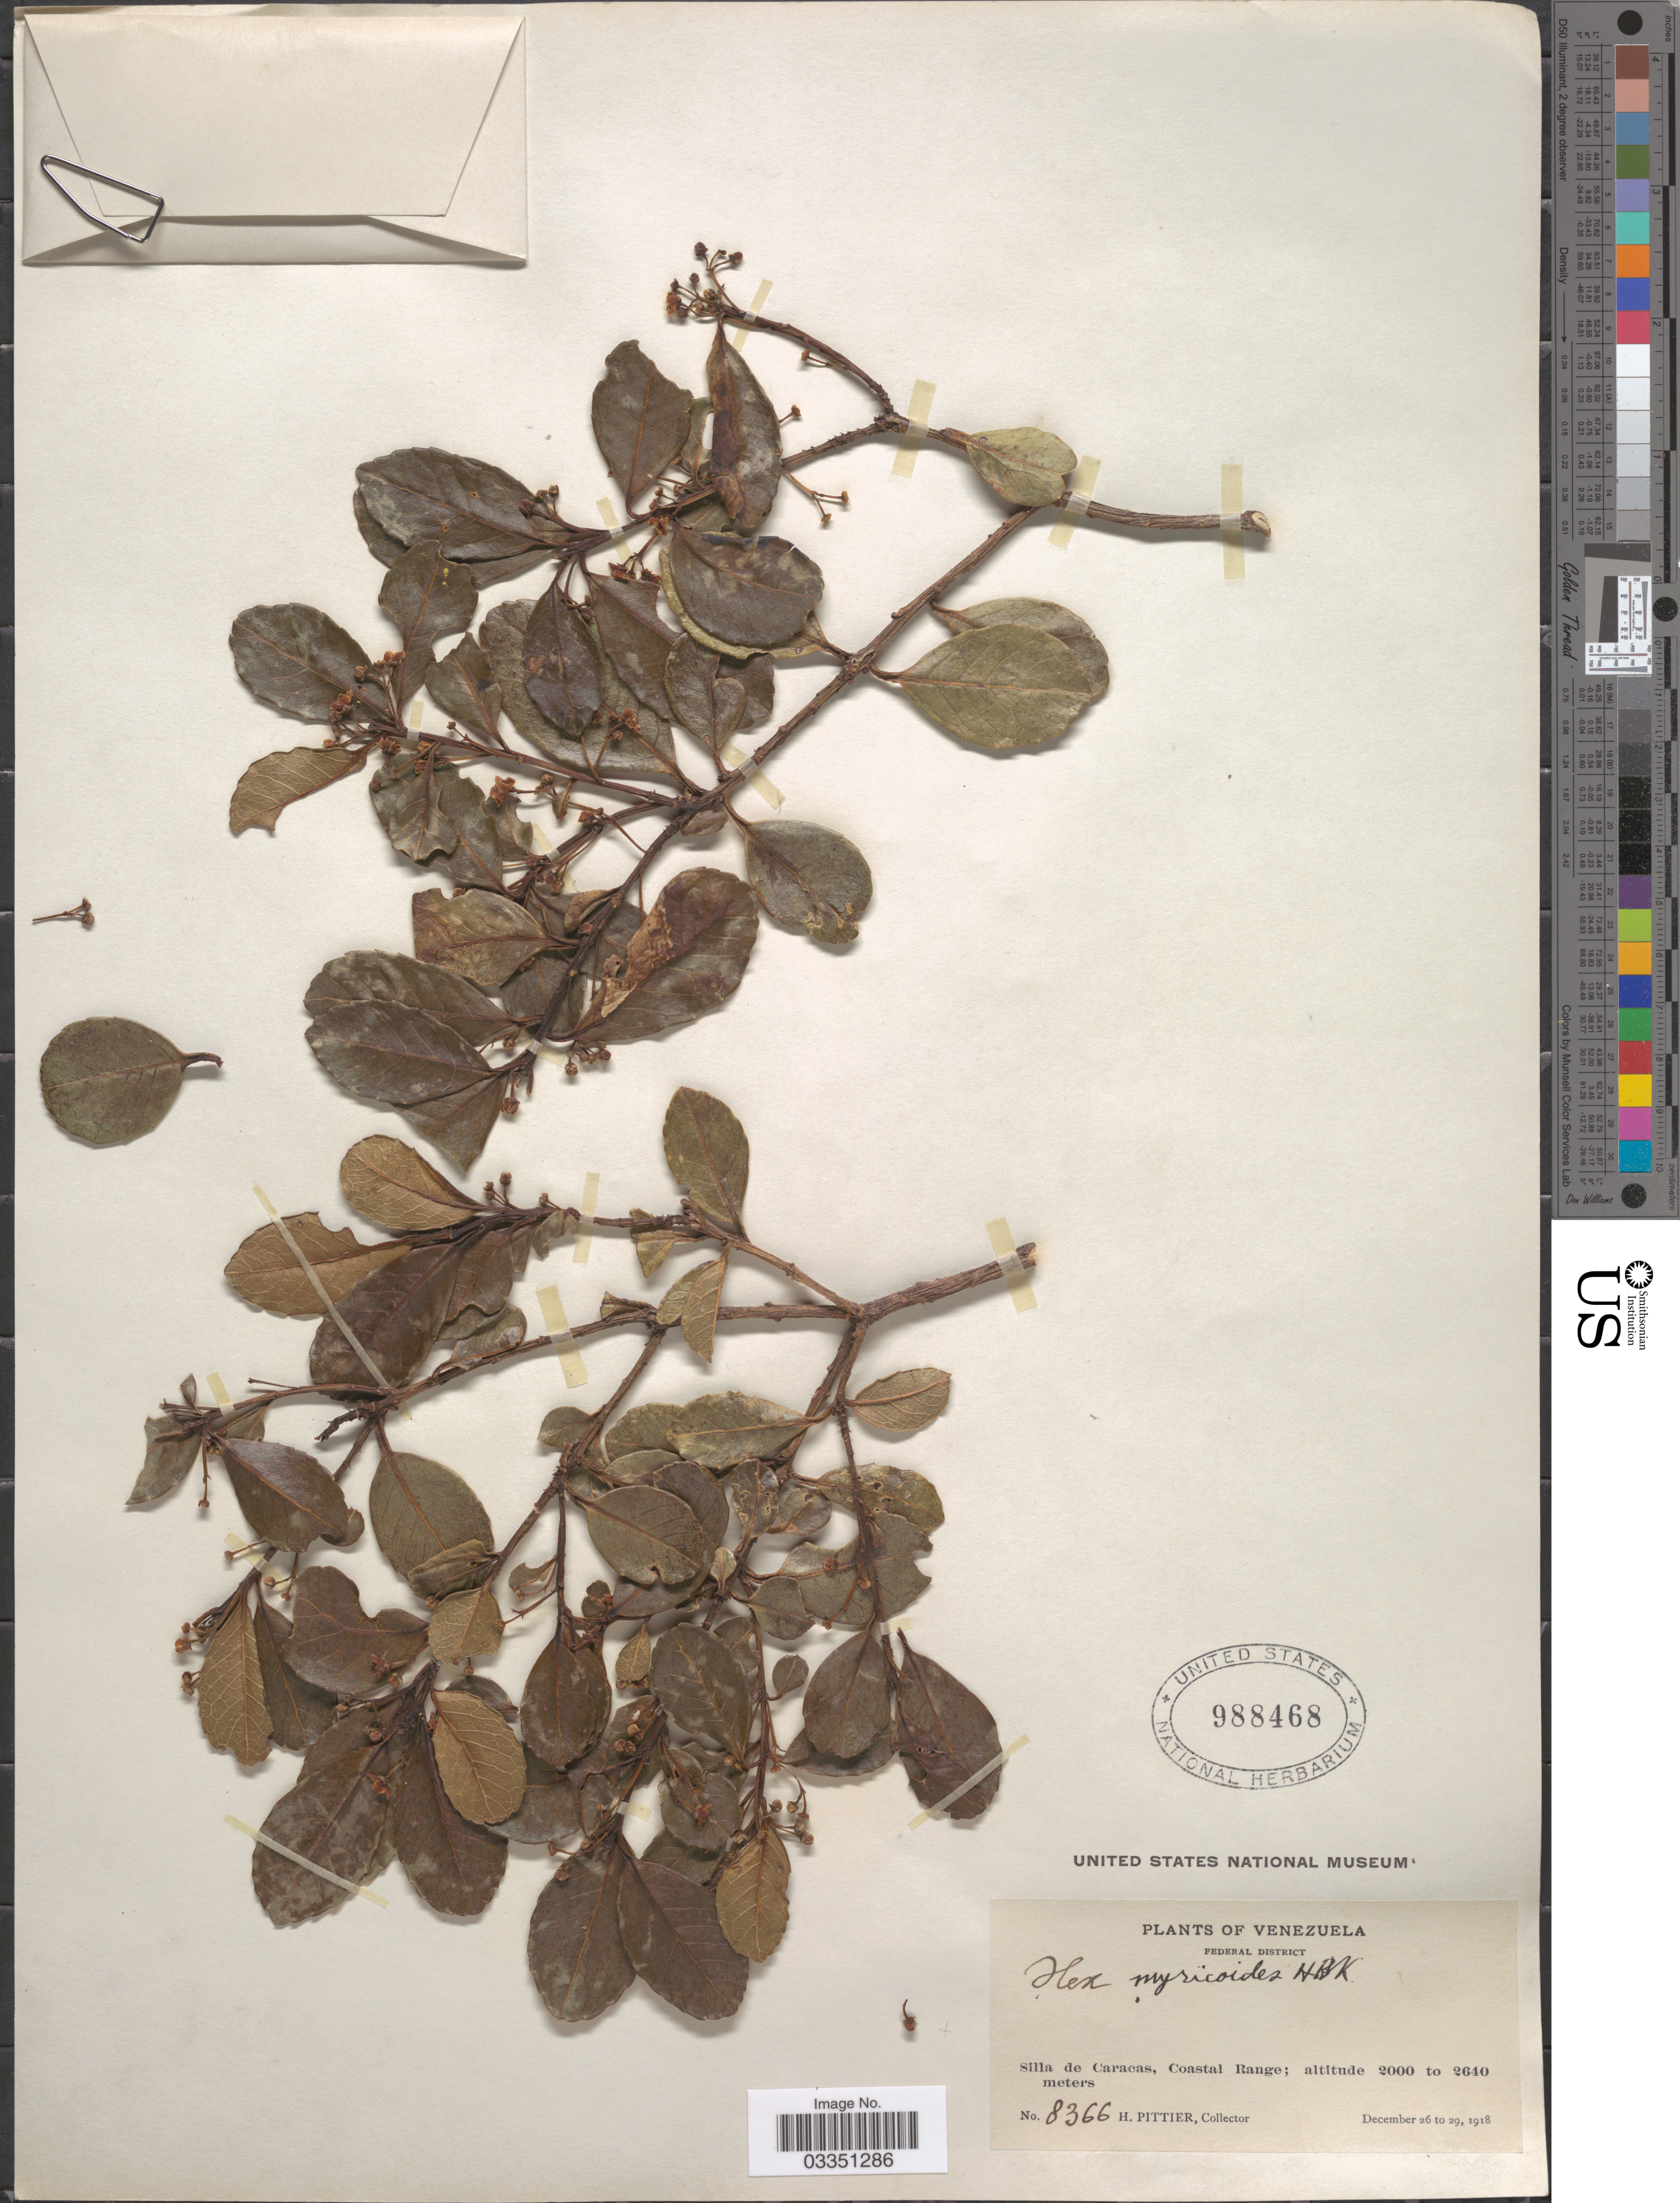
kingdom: Plantae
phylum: Tracheophyta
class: Magnoliopsida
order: Aquifoliales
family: Aquifoliaceae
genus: Ilex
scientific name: Ilex naiguatina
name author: Loes.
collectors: H. F. Pittier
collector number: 8366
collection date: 1918-12-26/1918-12-29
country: Venezuela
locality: Federal District. Silla de Caracas, Coastal Range.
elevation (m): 2000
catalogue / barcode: US 988468